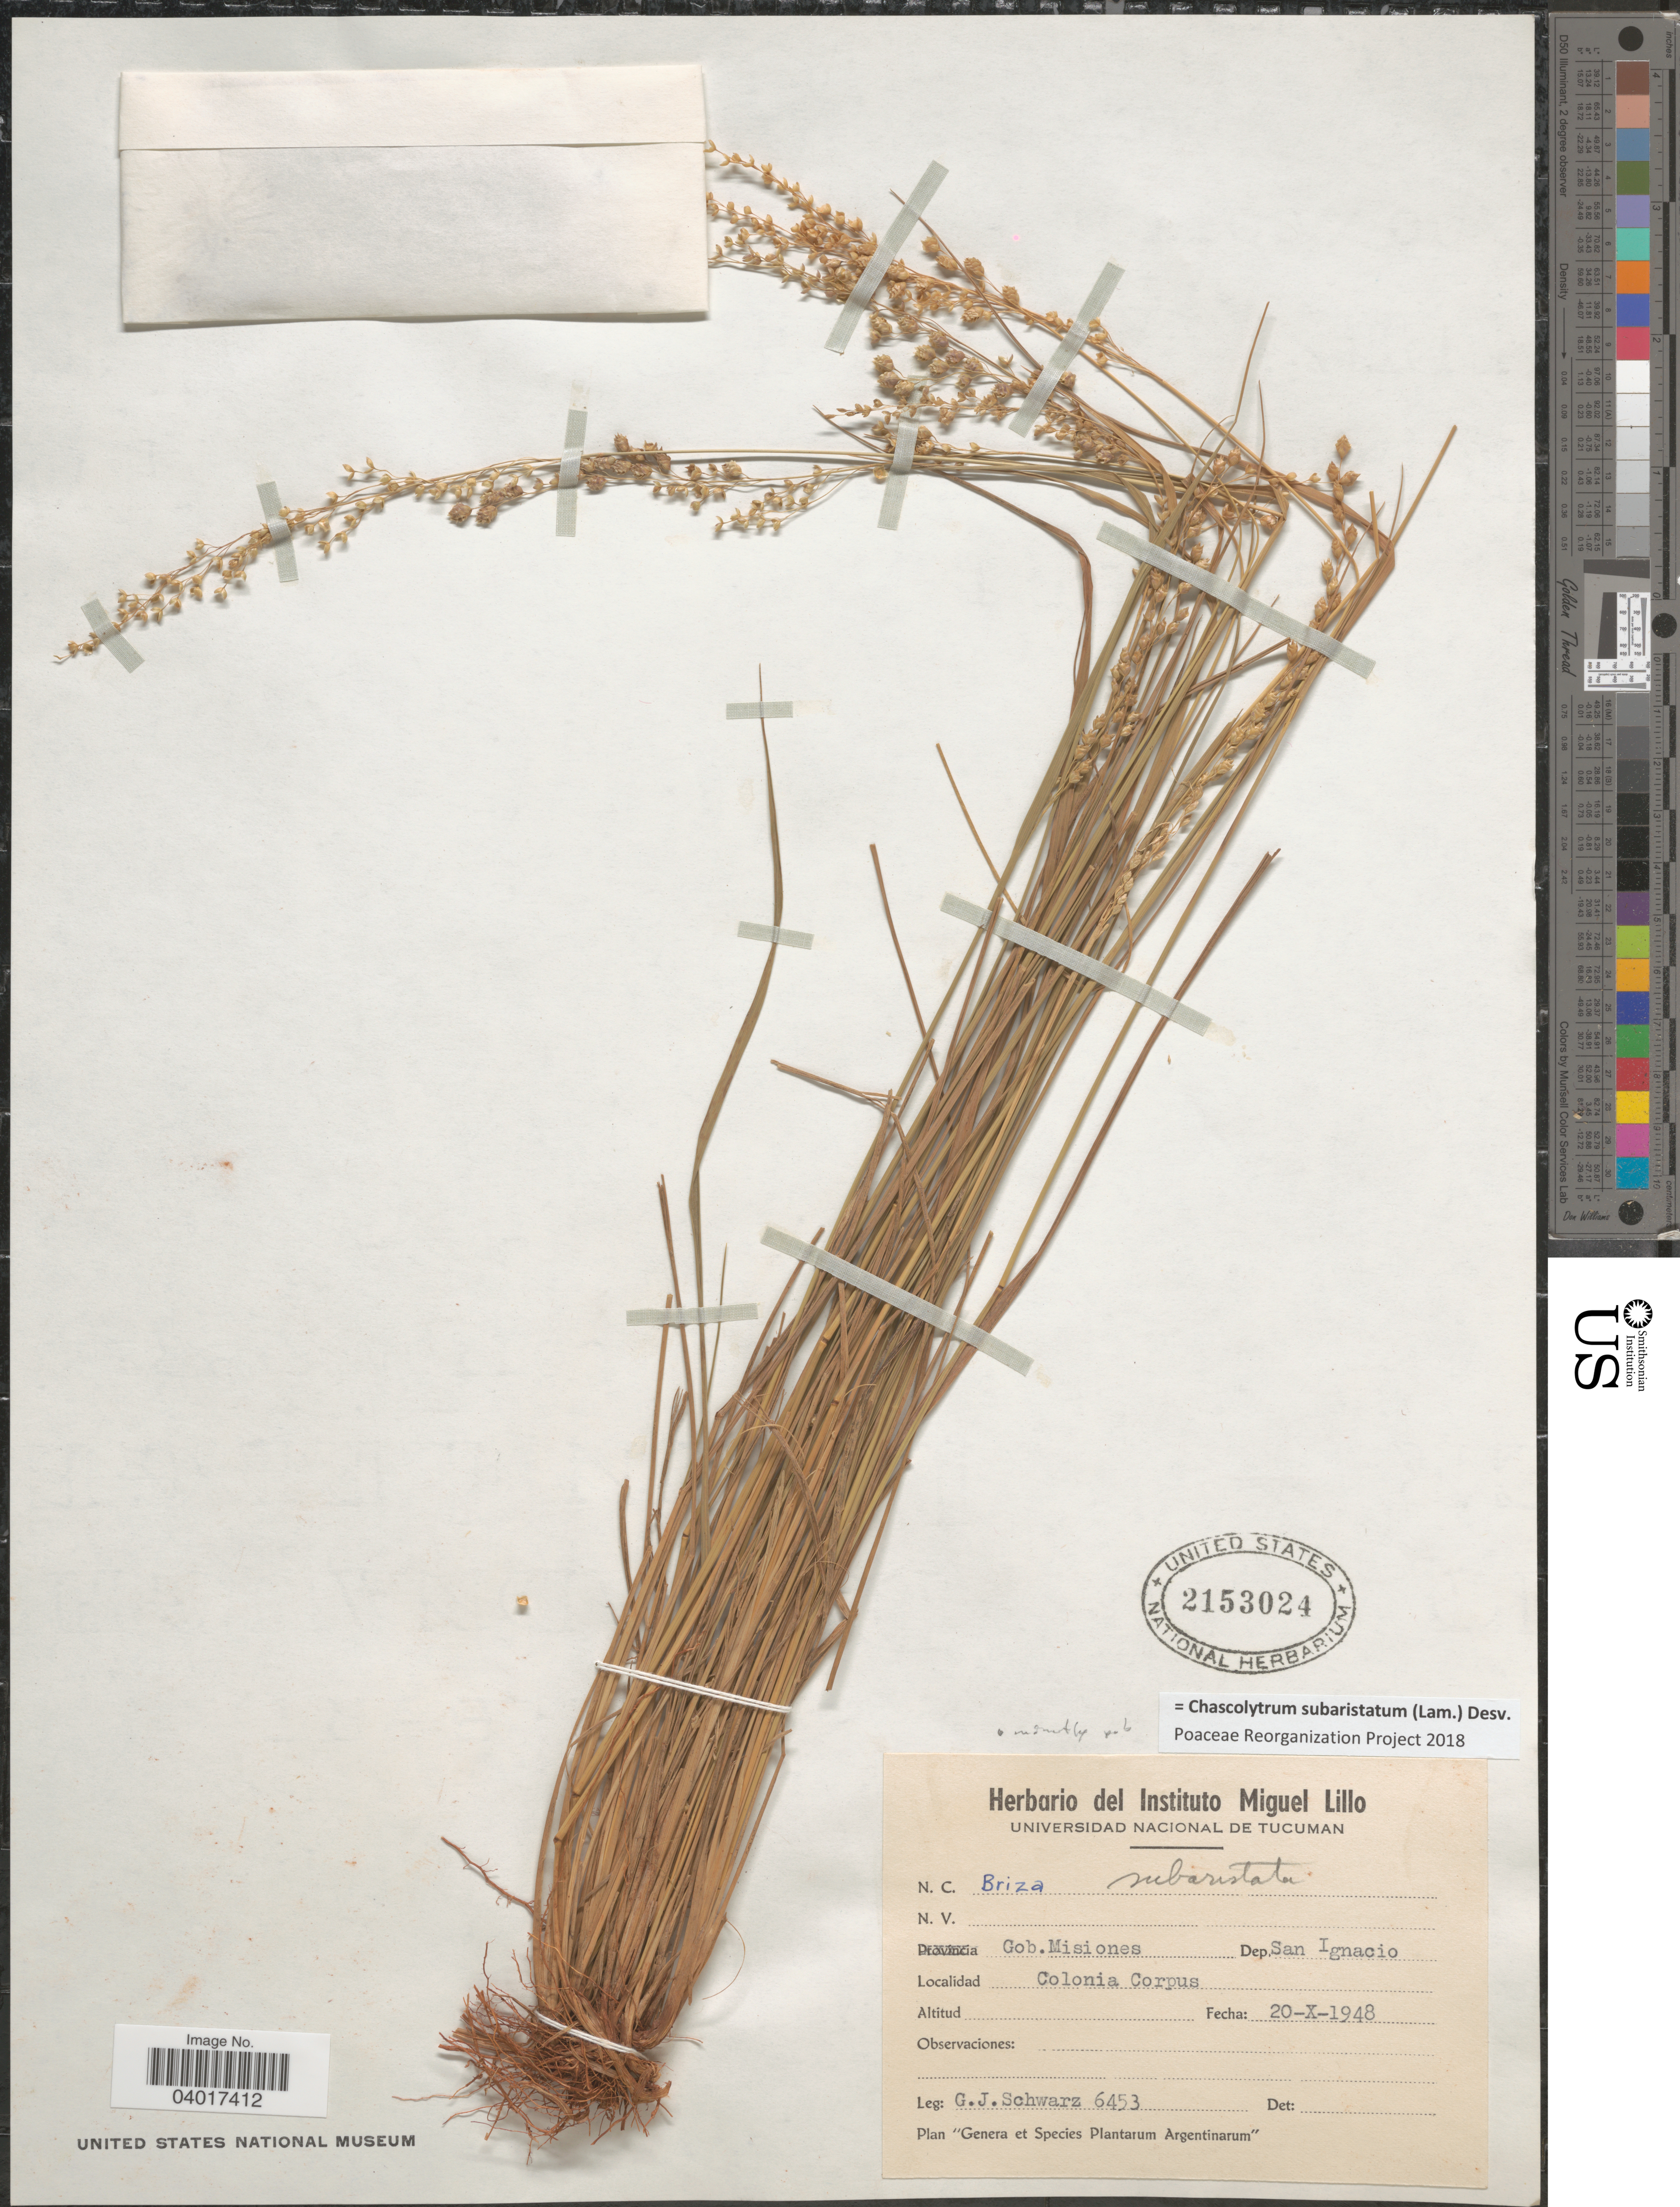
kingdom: Plantae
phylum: Tracheophyta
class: Liliopsida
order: Poales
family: Poaceae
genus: Chascolytrum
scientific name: Chascolytrum subaristatum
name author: (Lam.) Desv.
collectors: G. J. Schwarz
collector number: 6453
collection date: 1948-10-20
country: Argentina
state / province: Misiones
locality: Gob. Misiones. Dep. San Ignacio. Colonia Corpus.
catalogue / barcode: US 2153024